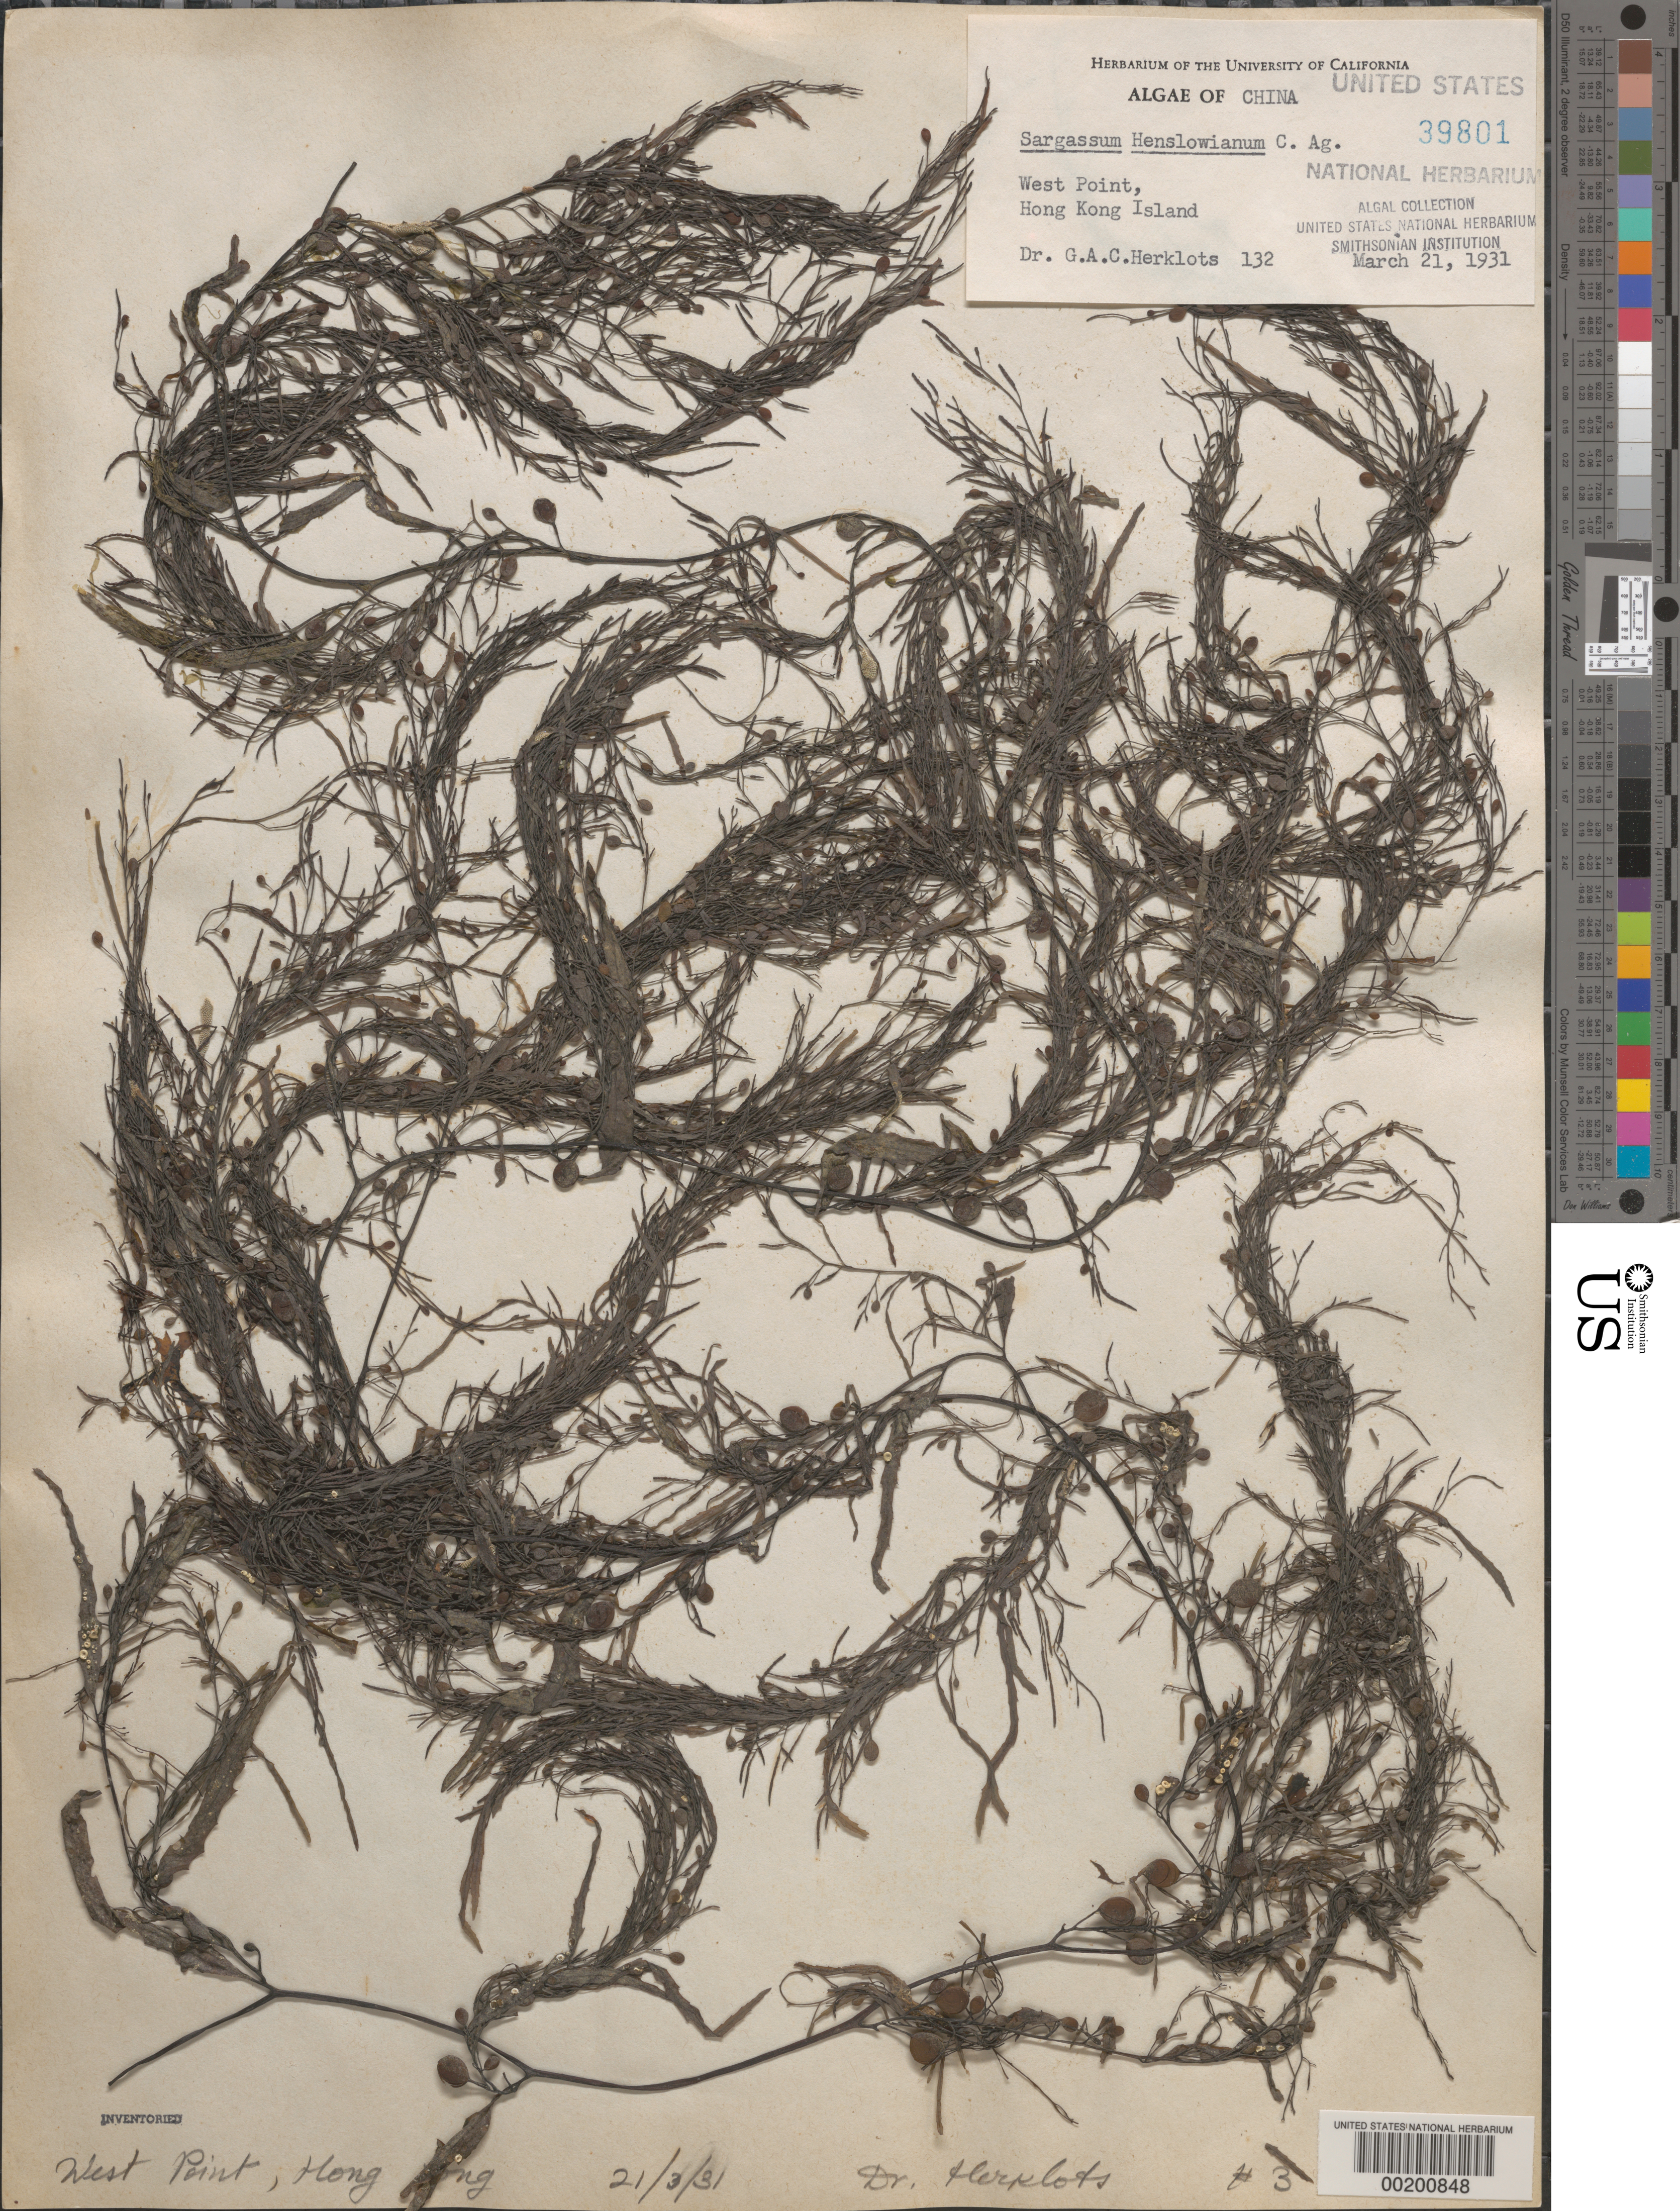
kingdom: Chromista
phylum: Ochrophyta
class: Phaeophyceae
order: Fucales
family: Sargassaceae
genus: Sargassum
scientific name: Sargassum henslowianum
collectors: G. Herklots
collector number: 132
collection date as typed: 21 Mar 1931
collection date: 1931-03-21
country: China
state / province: Hong Kong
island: Hong Kong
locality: West Point, Victoria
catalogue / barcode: US 39801